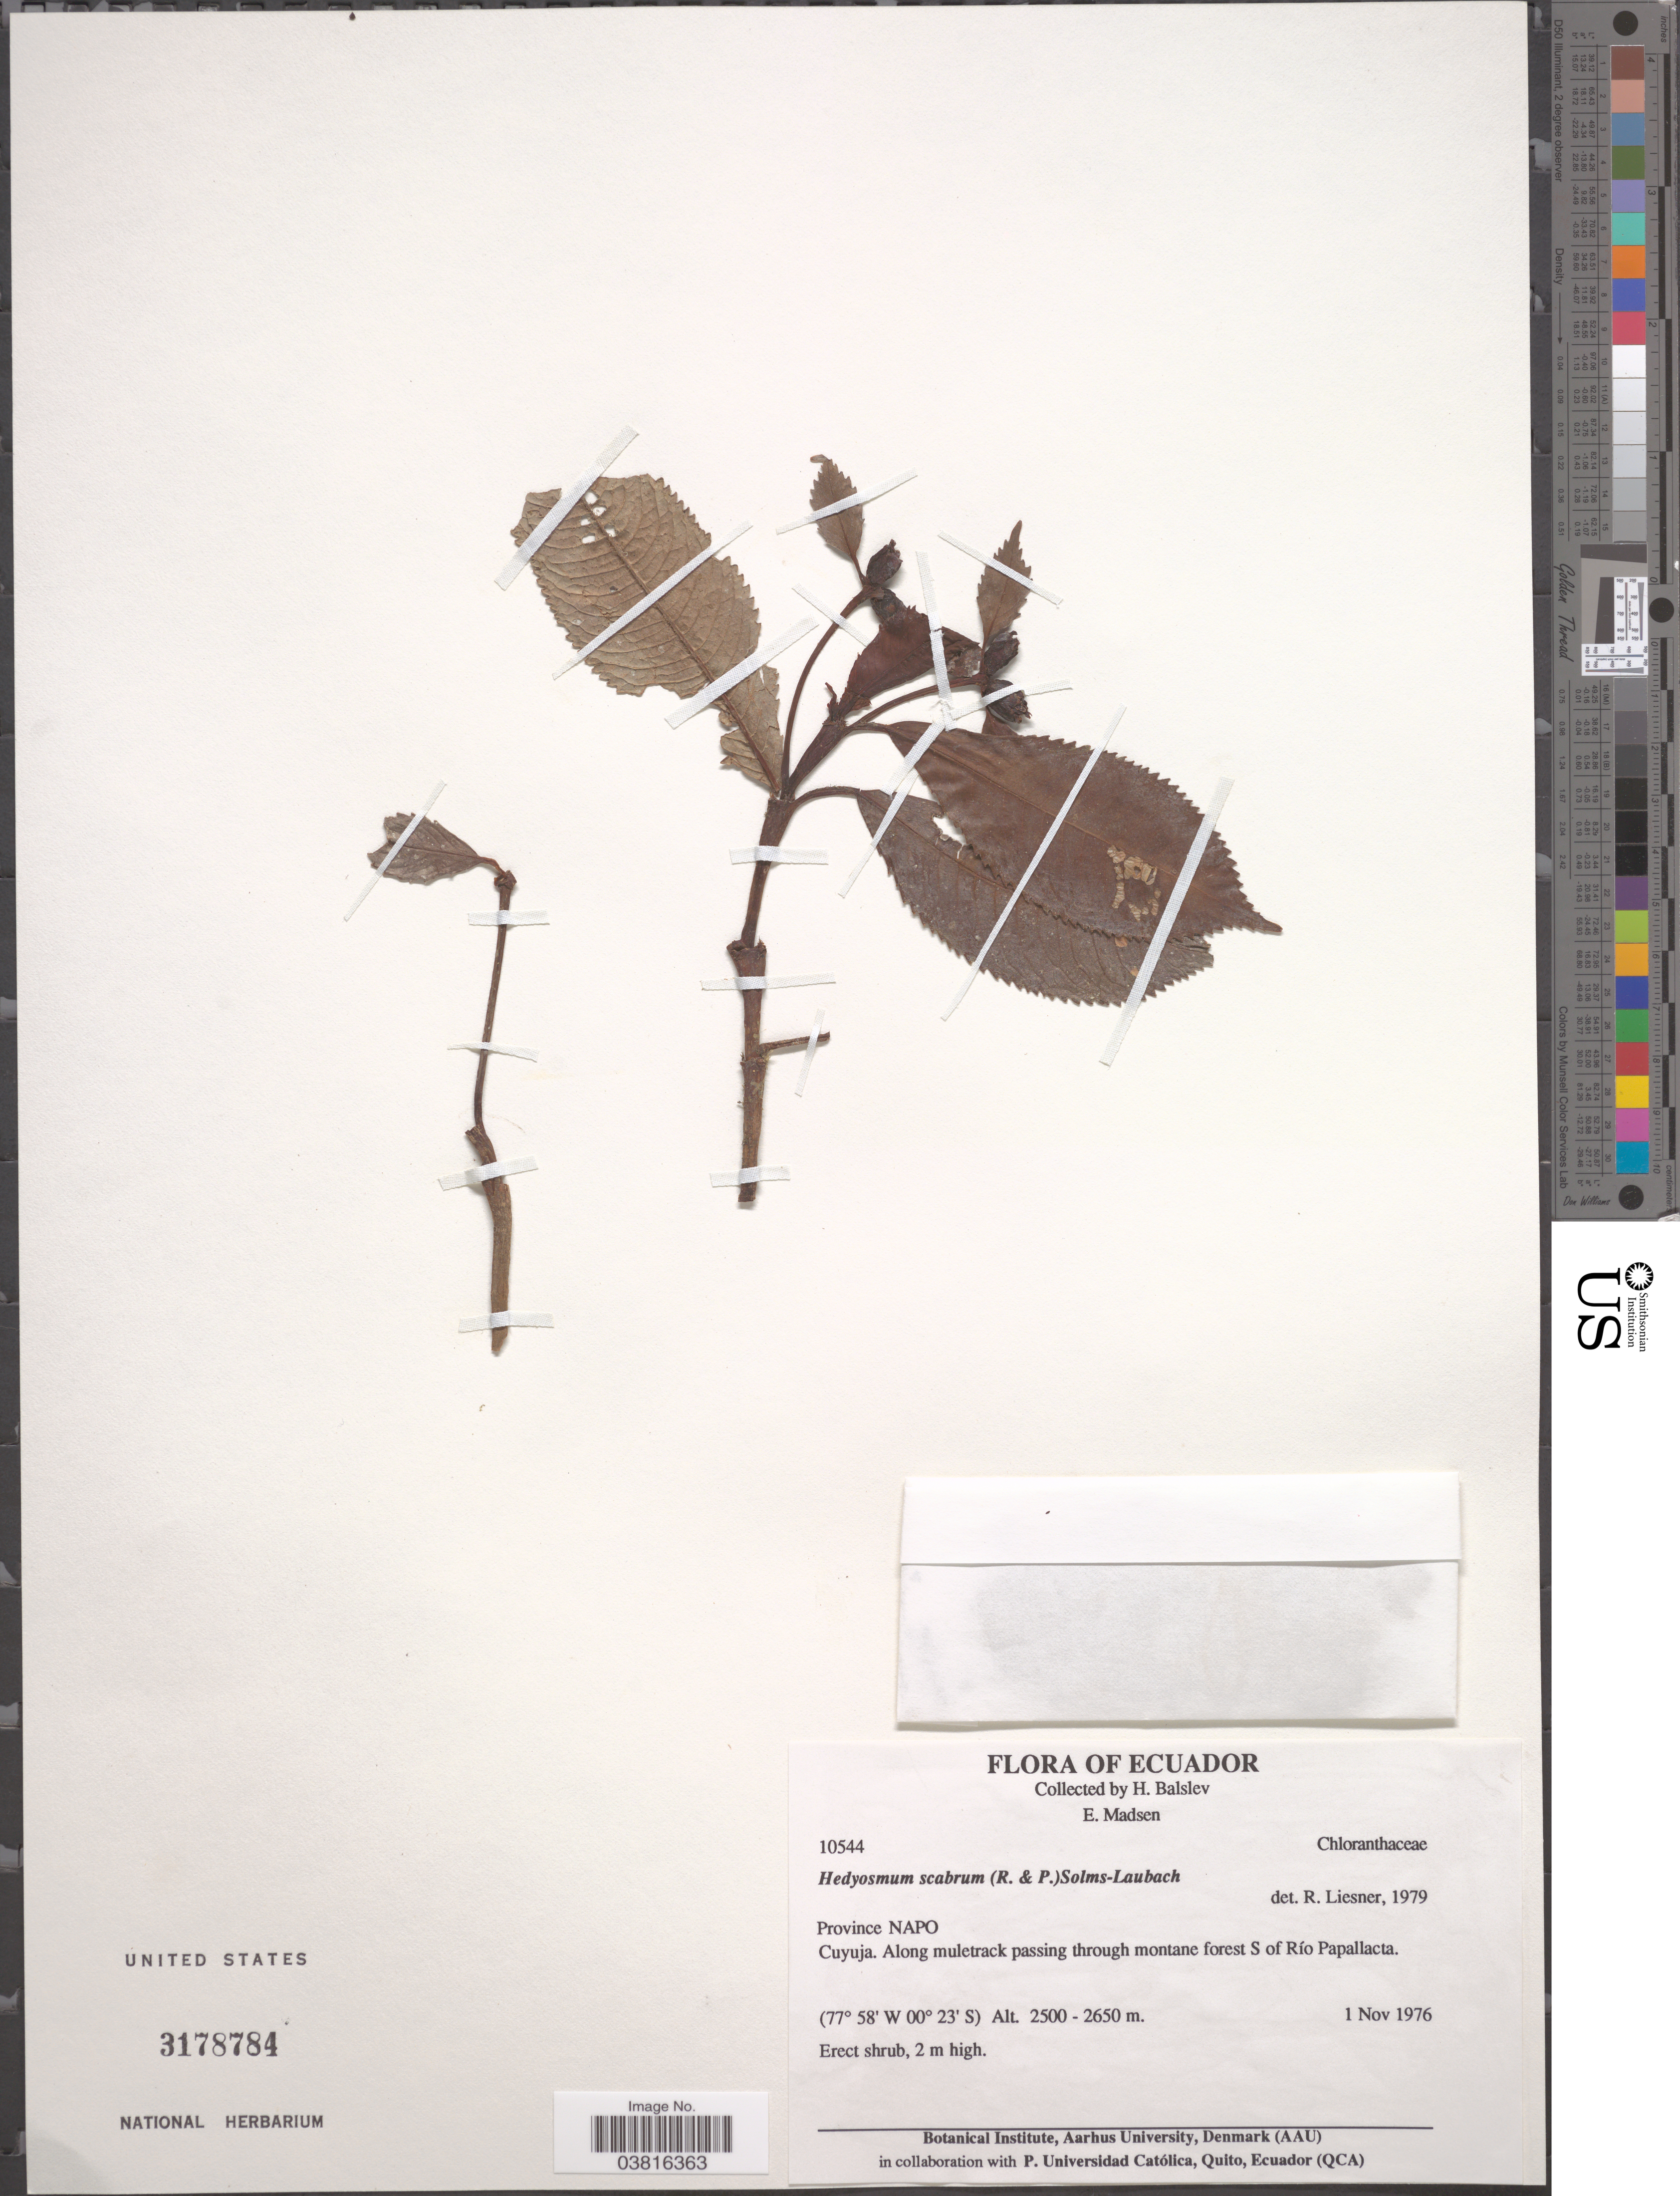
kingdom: Plantae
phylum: Tracheophyta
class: Magnoliopsida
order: Chloranthales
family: Chloranthaceae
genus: Hedyosmum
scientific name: Hedyosmum scabrum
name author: Solms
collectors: H. Balslev & E. Madsen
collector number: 10544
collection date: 1976-11-01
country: Ecuador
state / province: Napo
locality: Cuyuja. Along muletrack passing through montane forest S of Río Papallacta.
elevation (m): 2500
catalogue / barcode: US 3178784